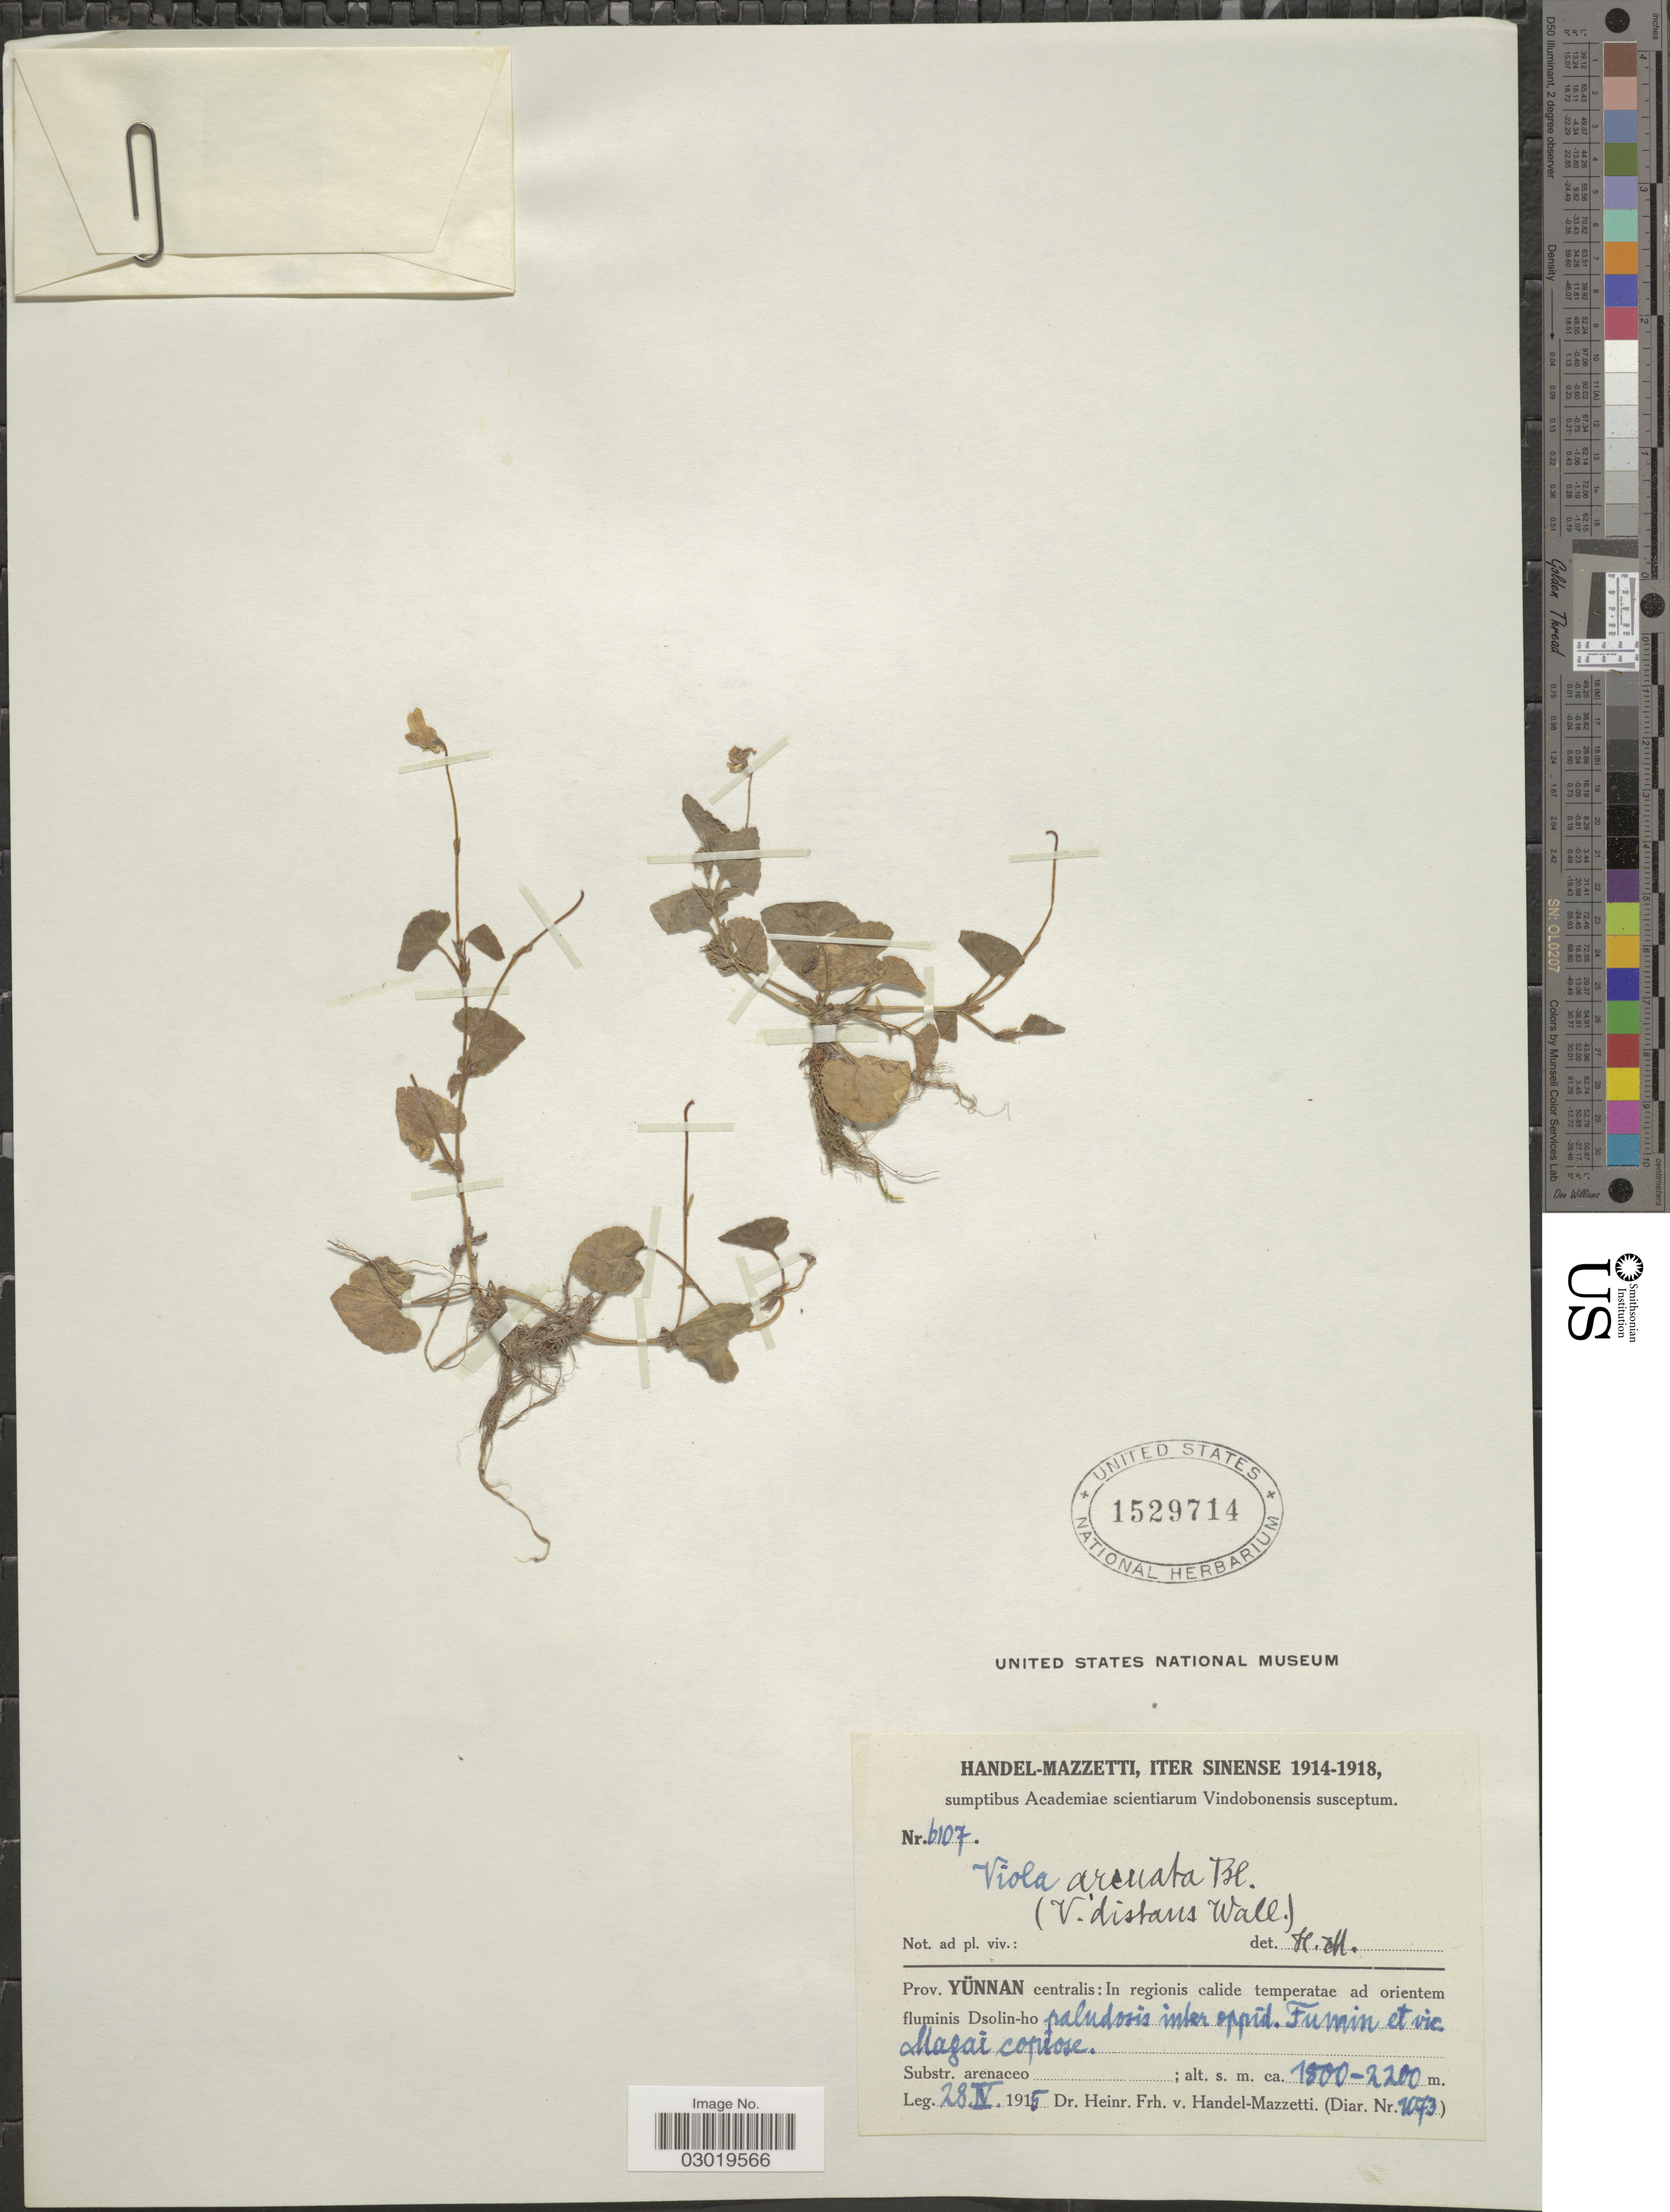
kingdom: Plantae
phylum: Tracheophyta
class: Magnoliopsida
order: Malpighiales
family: Violaceae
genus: Viola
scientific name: Viola arcuata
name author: Blume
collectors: H. Handel-Mazzetti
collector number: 1073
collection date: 1915-04-28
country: China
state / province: Yunnan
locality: Prov. Yünnan centralis: In regionis calide temperatae ad orientem fluminis Dsolin-ho paludosis inter oppid. Fumin et vic. Magai copiose.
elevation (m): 1800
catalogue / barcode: US 1529714